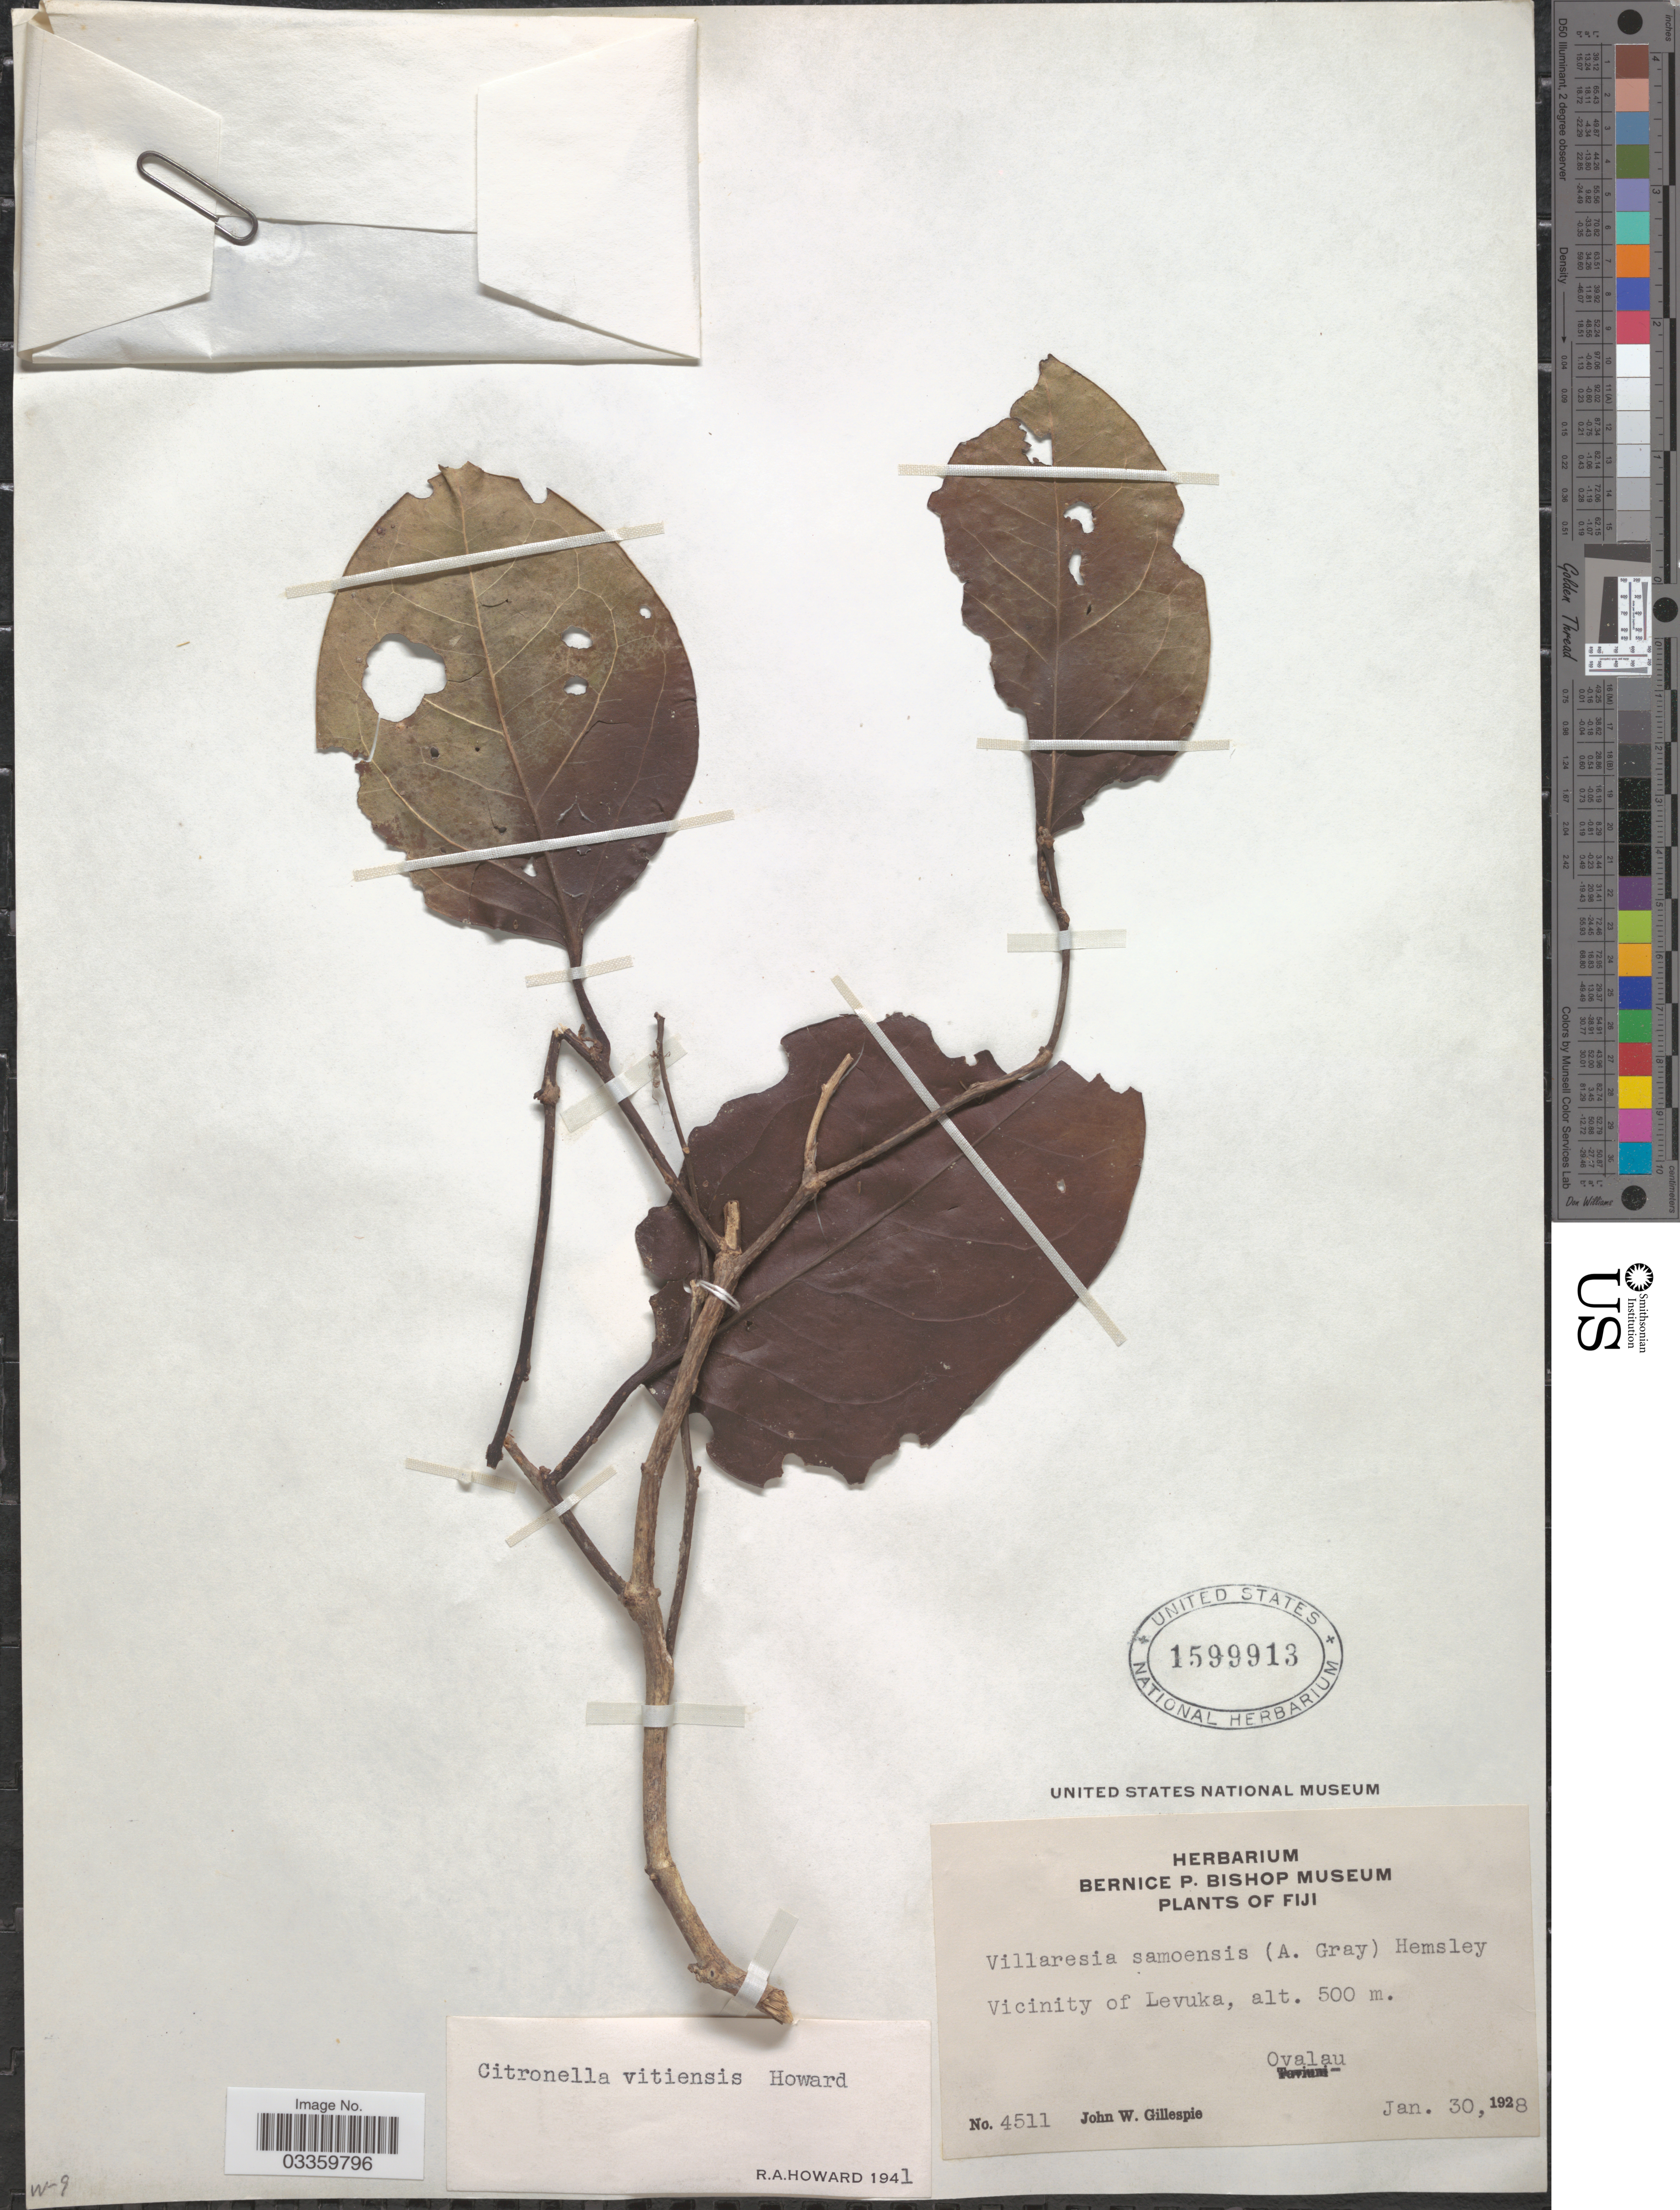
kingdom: Plantae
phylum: Tracheophyta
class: Magnoliopsida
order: Cardiopteridales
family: Cardiopteridaceae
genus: Citronella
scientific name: Citronella vitiensis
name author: R.A. Howard in A.C. Sm.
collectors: J. W. Gillespie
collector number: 4511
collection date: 1928-01-30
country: Fiji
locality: Vicinity of Levuka. Ovalau.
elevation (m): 500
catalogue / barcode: US 1599913